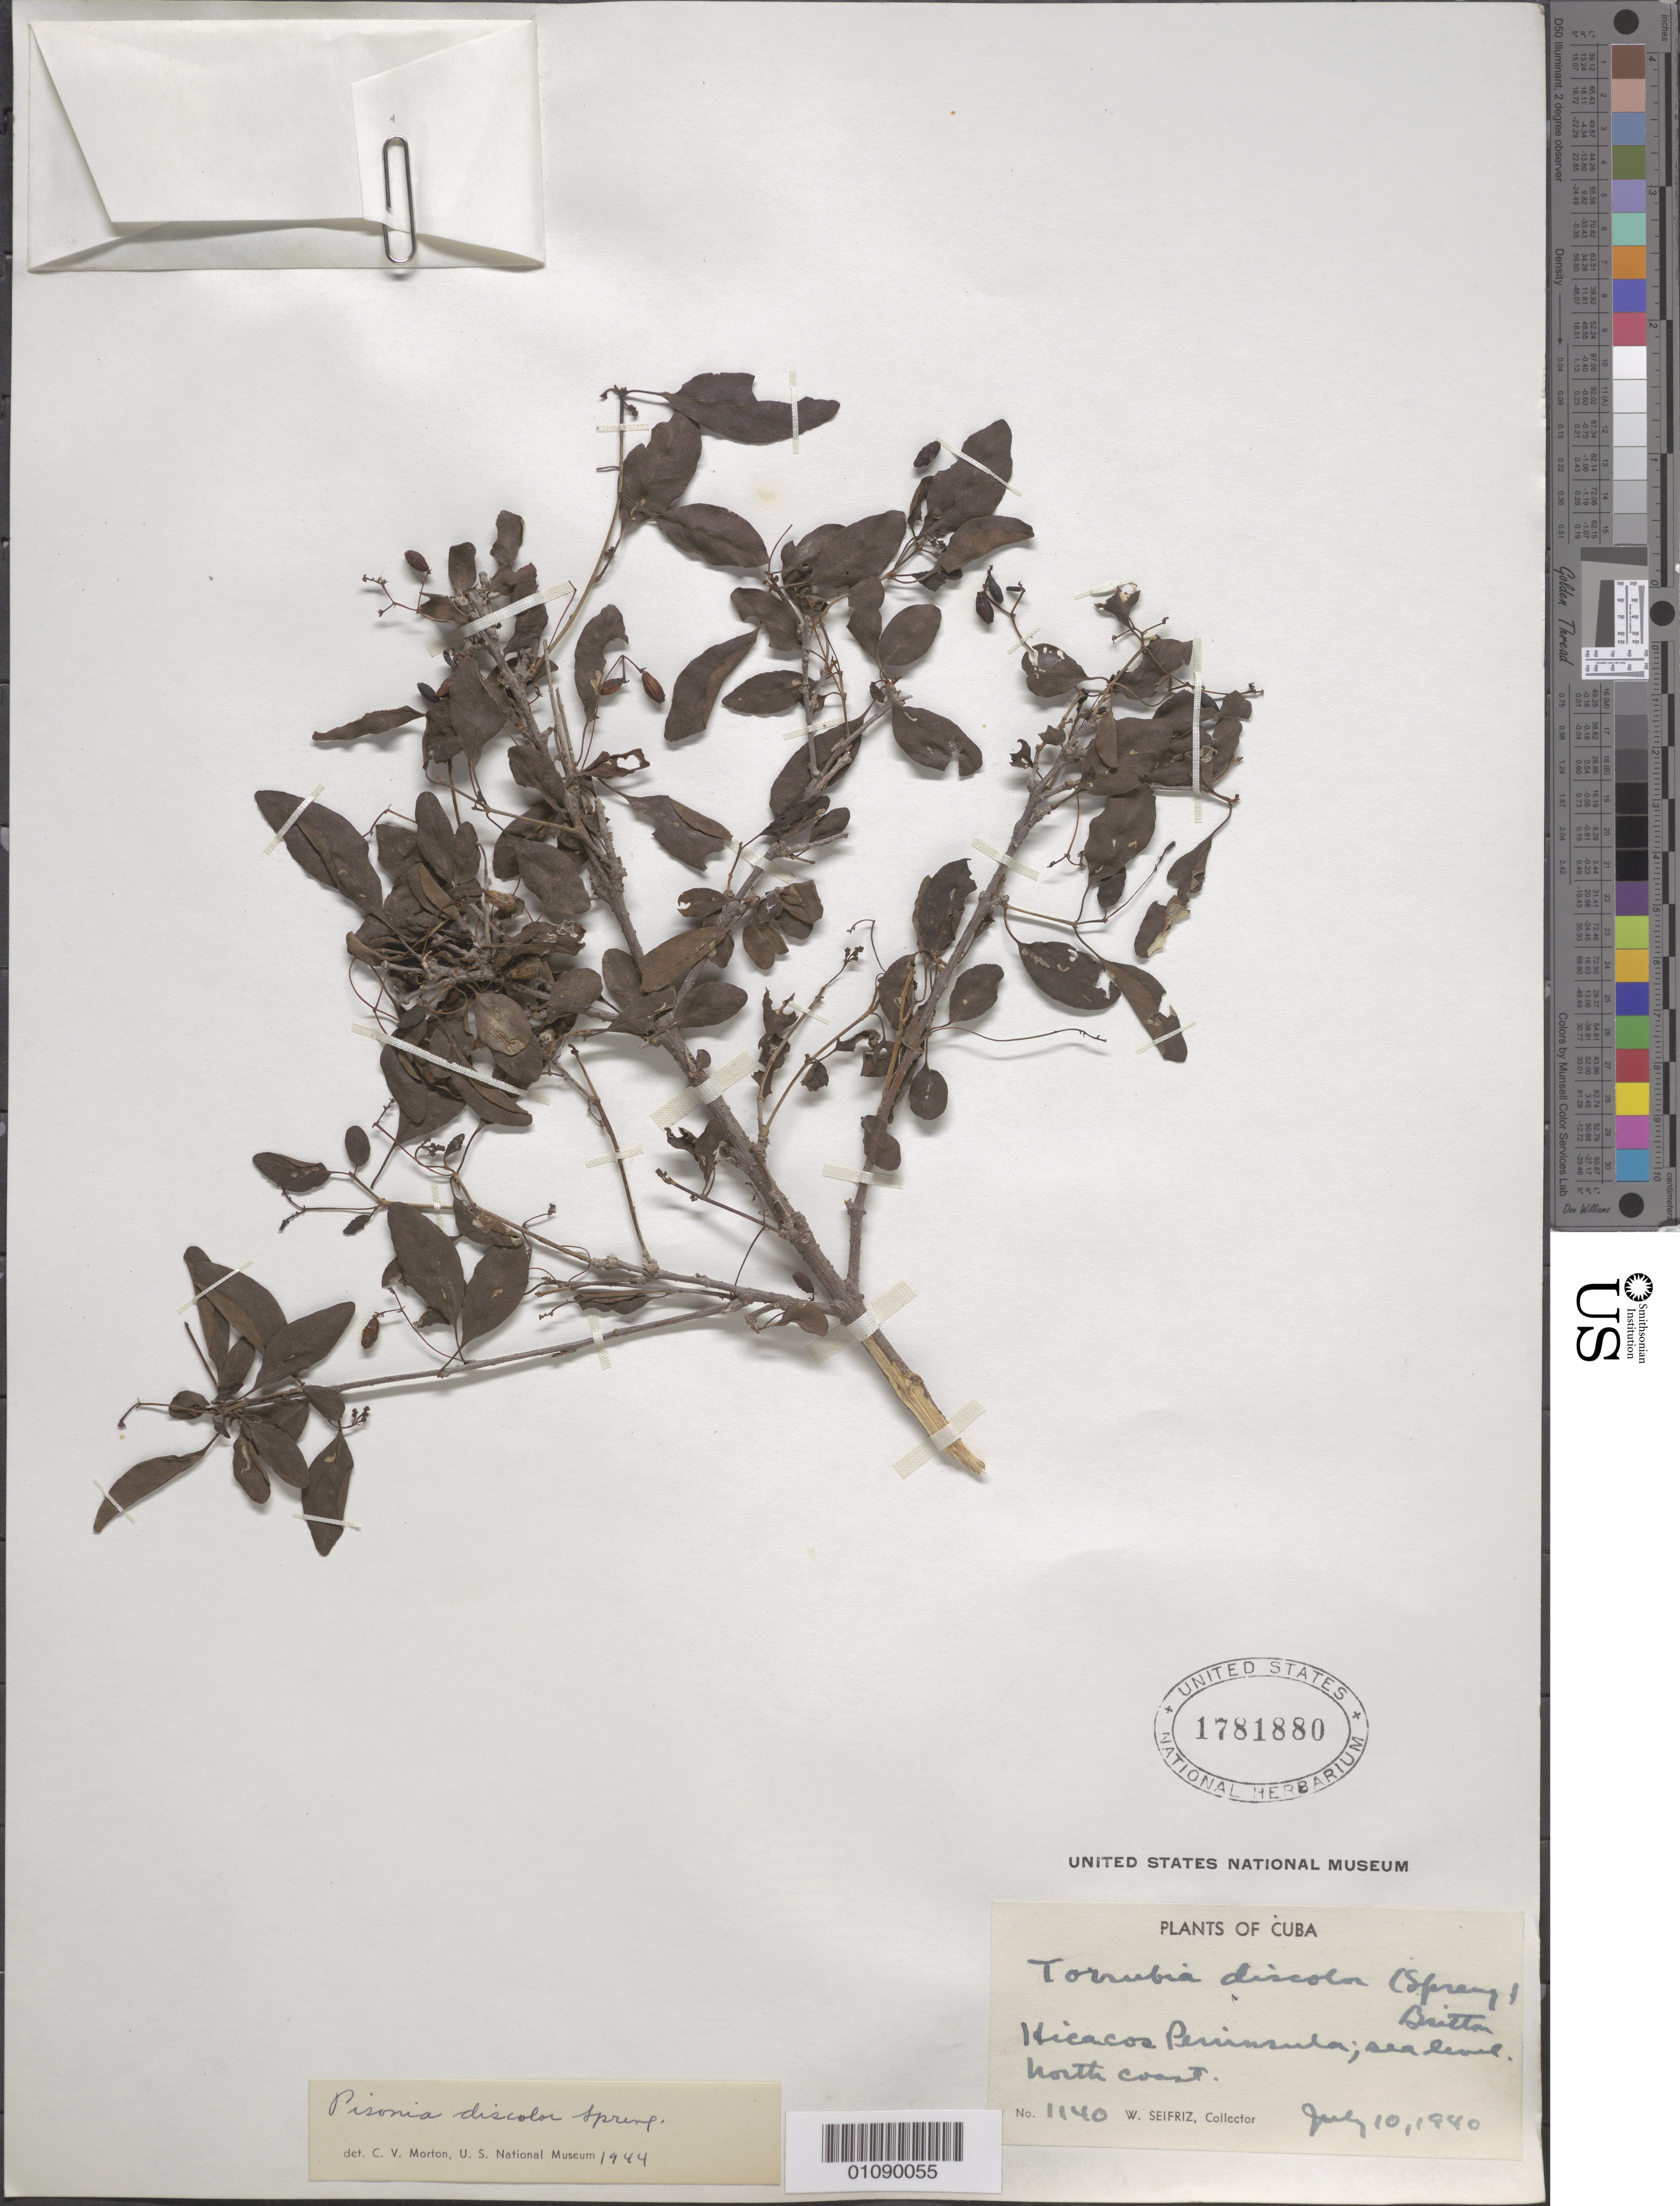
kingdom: Plantae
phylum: Tracheophyta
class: Magnoliopsida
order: Caryophyllales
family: Nyctaginaceae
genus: Guapira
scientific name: Guapira discolor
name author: (Spreng.) Little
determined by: Strong, Mark T., (BOT), Smithsonian Institution - National Museum of Natural History (UNITED STATES)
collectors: W. Seifriz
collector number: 1140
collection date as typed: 10 Jul 1940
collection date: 1940-07-10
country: Cuba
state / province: Matanzas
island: Cuba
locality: Hicacoa Peninsula, N coast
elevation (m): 0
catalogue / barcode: US 1781880